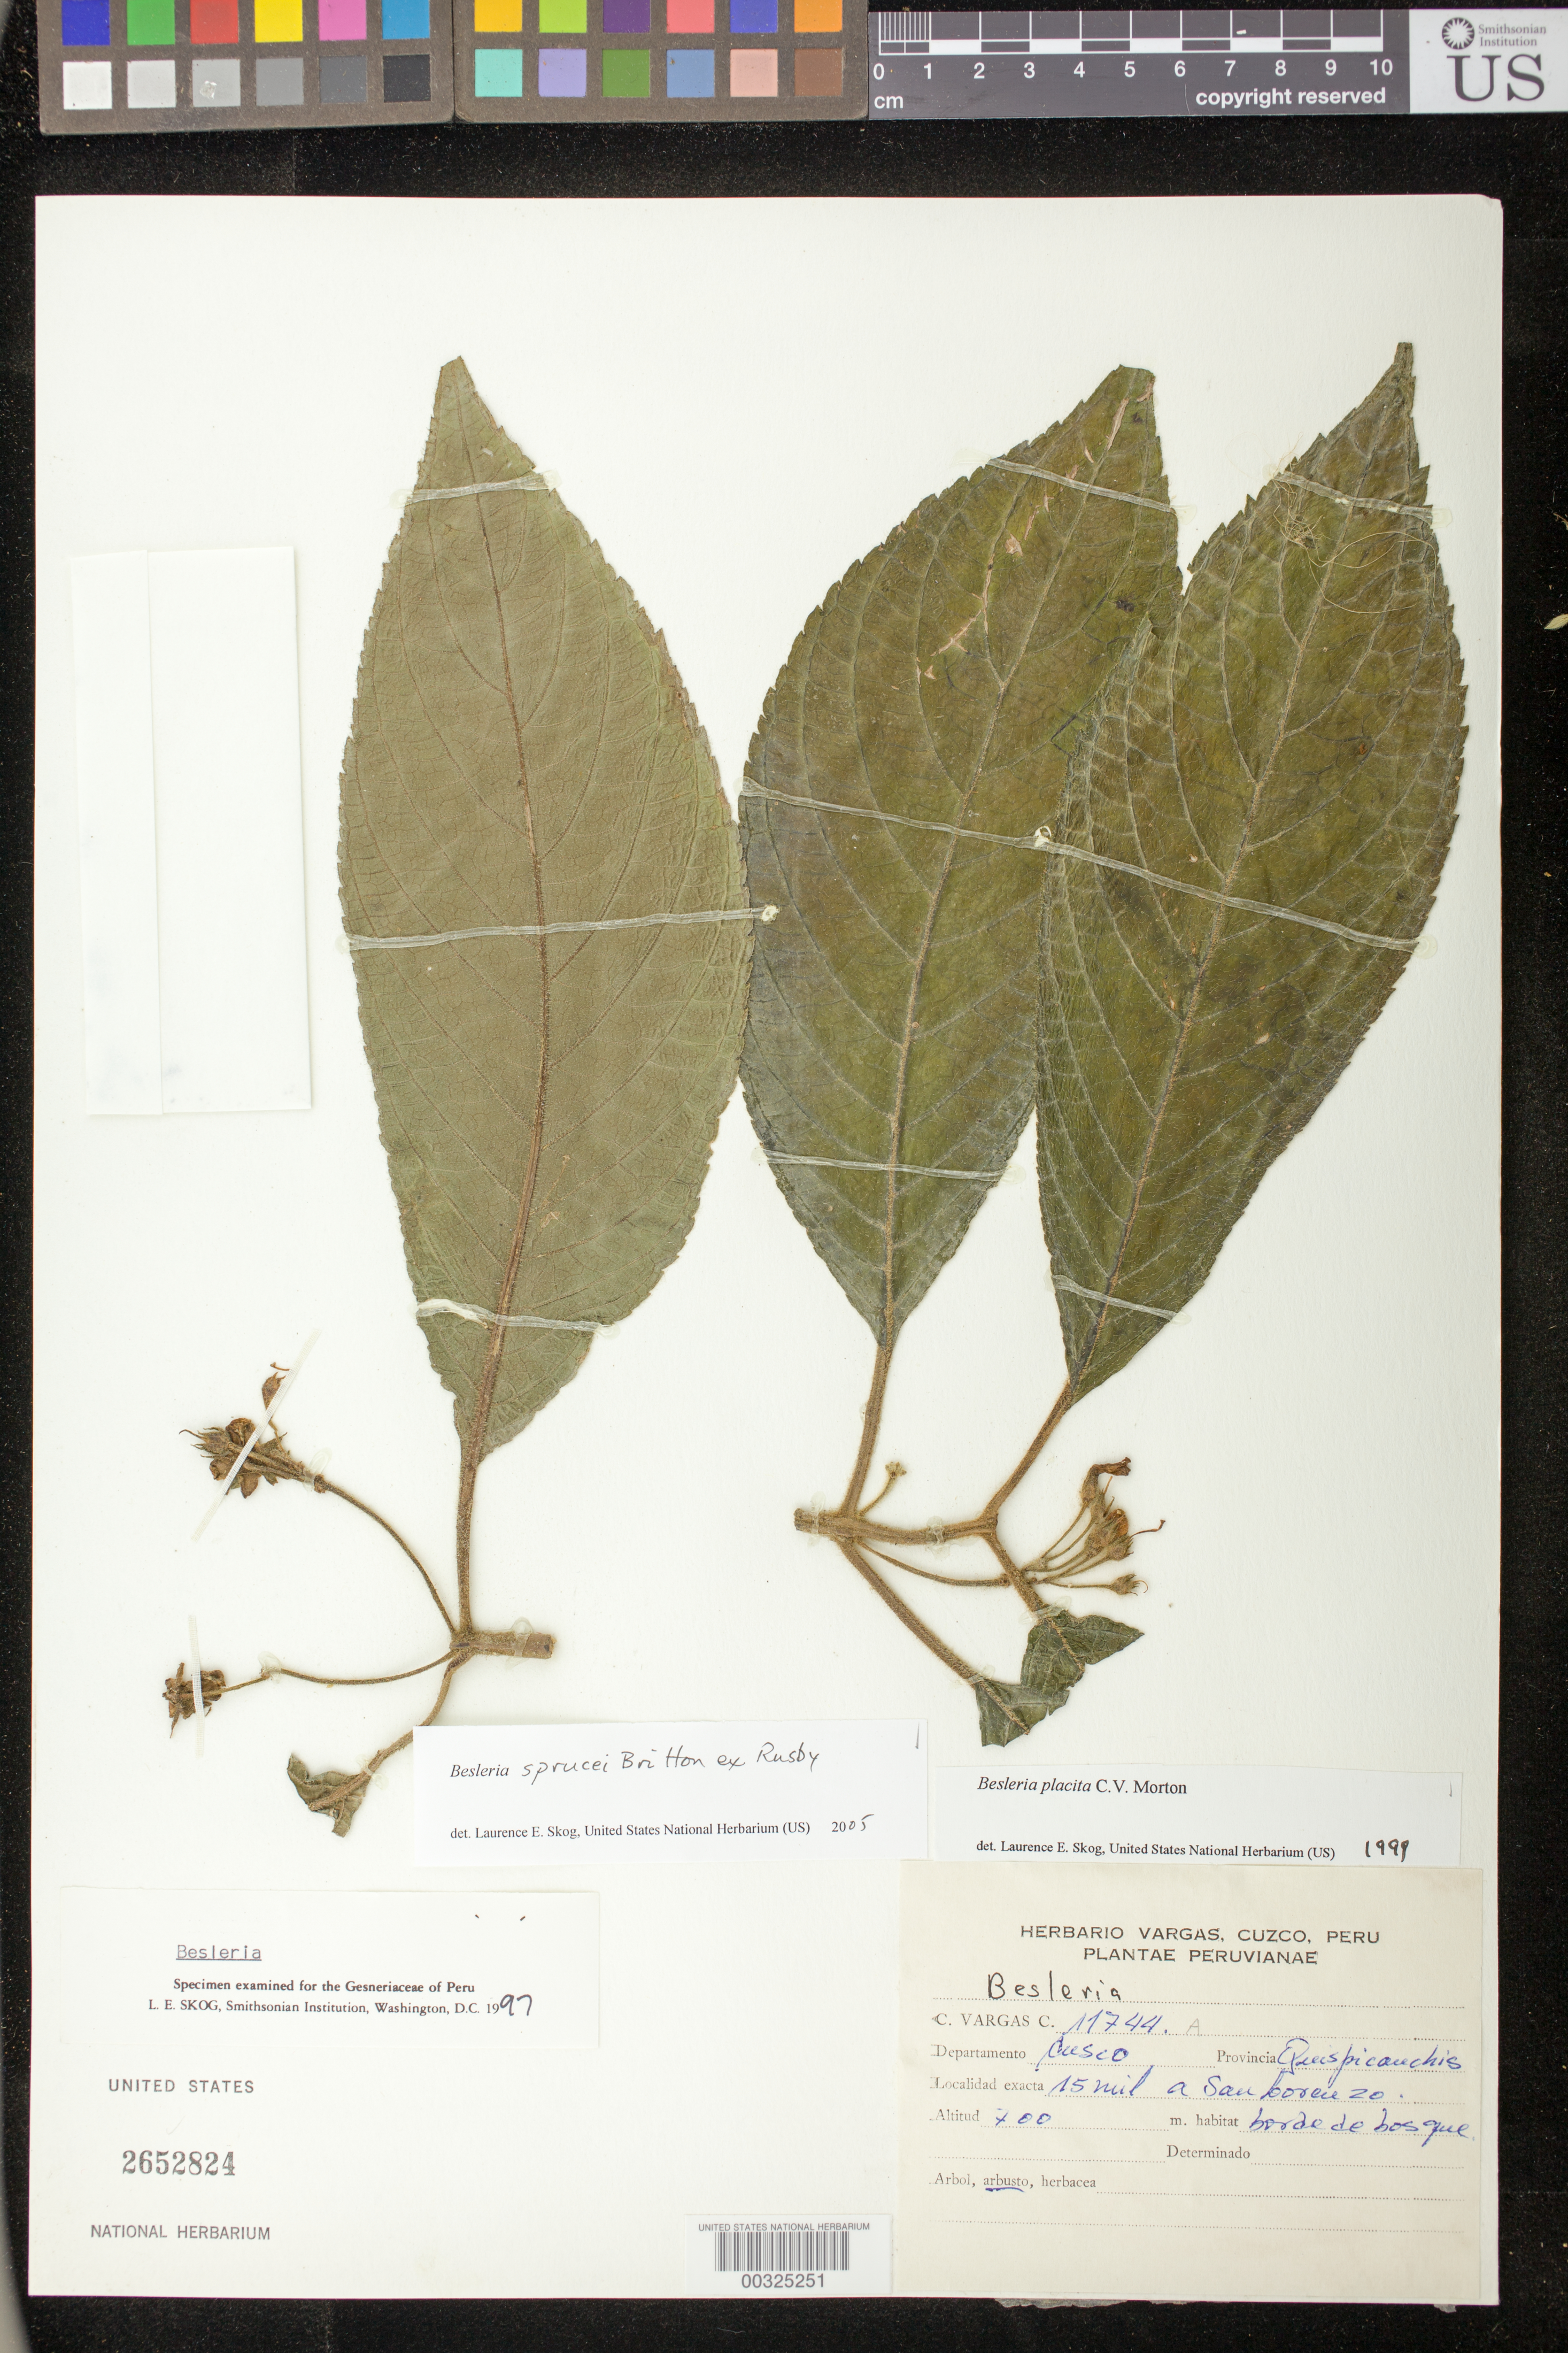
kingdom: Plantae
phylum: Tracheophyta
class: Magnoliopsida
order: Lamiales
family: Gesneriaceae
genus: Besleria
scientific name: Besleria placita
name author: C.V. Morton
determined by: Skog, Laurence E.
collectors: C. Vargas C.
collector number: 11744 A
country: Peru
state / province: Cusco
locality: Prov. Quispicanchis, 15 Mil a San Lorenzo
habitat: Borde de bosque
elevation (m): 700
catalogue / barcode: US 2652824